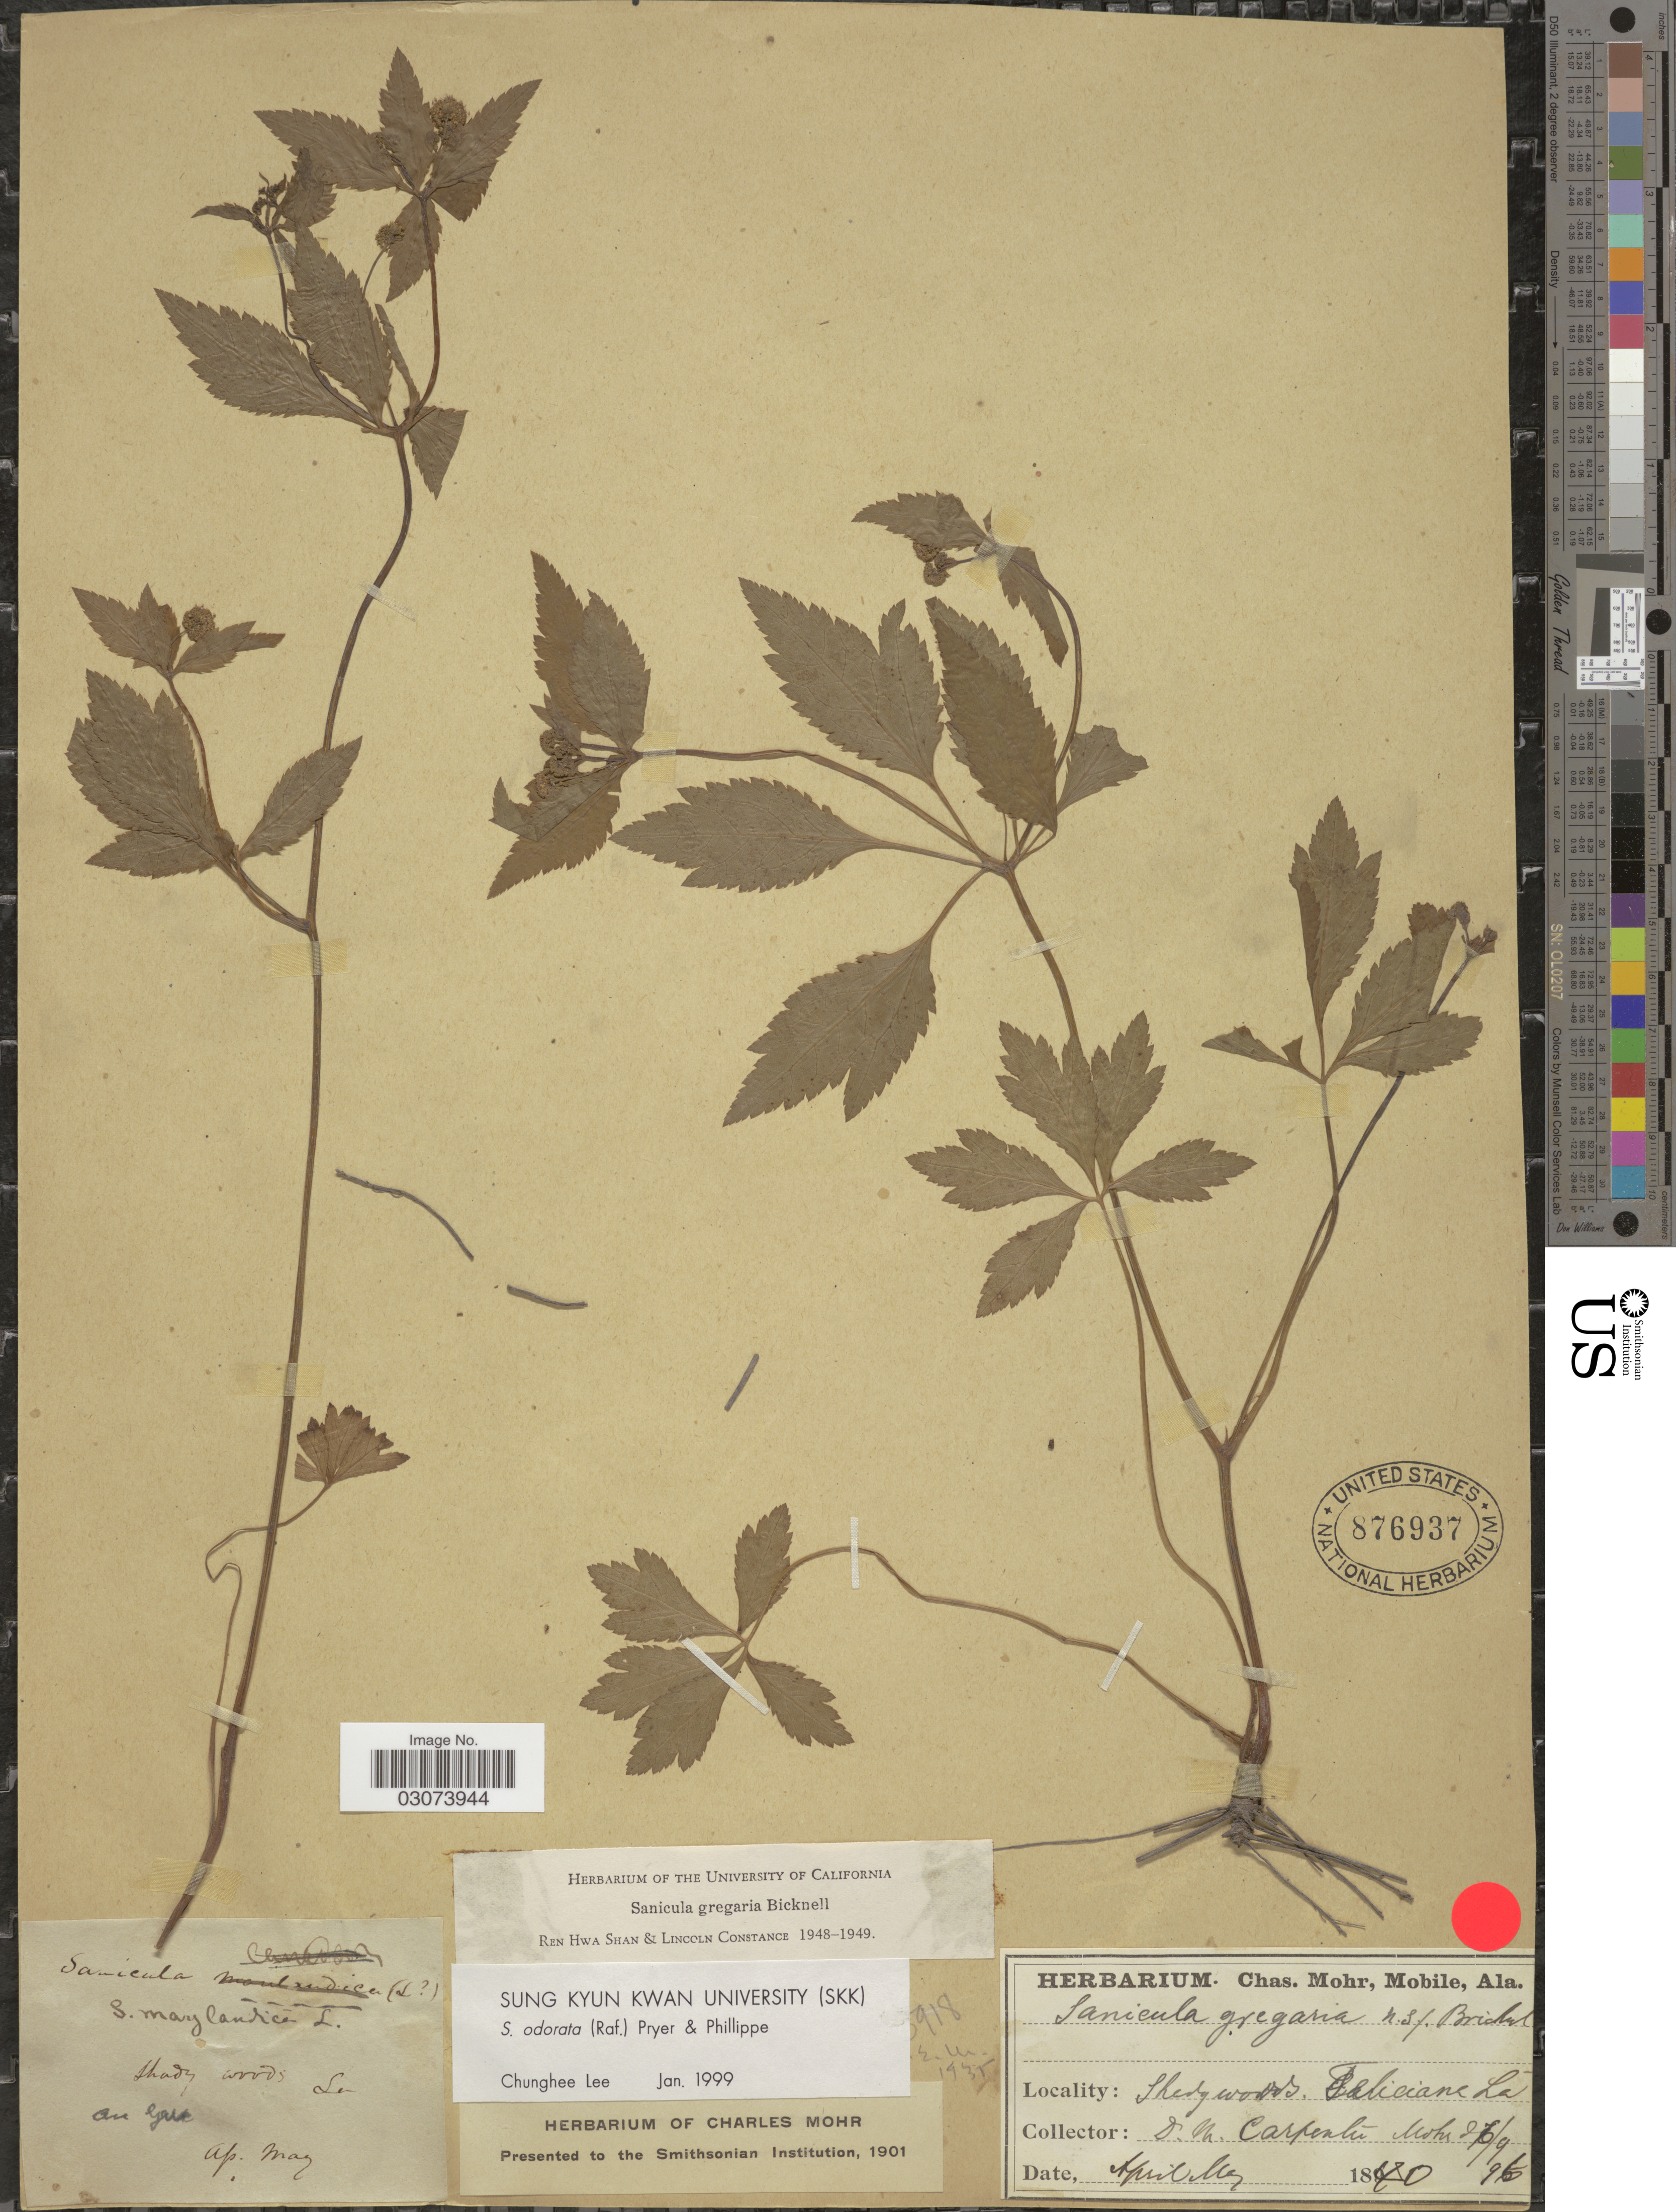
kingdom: Plantae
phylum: Tracheophyta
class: Magnoliopsida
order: Apiales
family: Apiaceae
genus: Sanicula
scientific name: Sanicula odorata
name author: (Raf.) Pryer & Phillippe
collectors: M. Carpenter & Mohr, C. T. (herbarium)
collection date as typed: Transcribed d/m/y: 27/9/96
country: United States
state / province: Louisiana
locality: Feliciana.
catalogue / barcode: US 876937